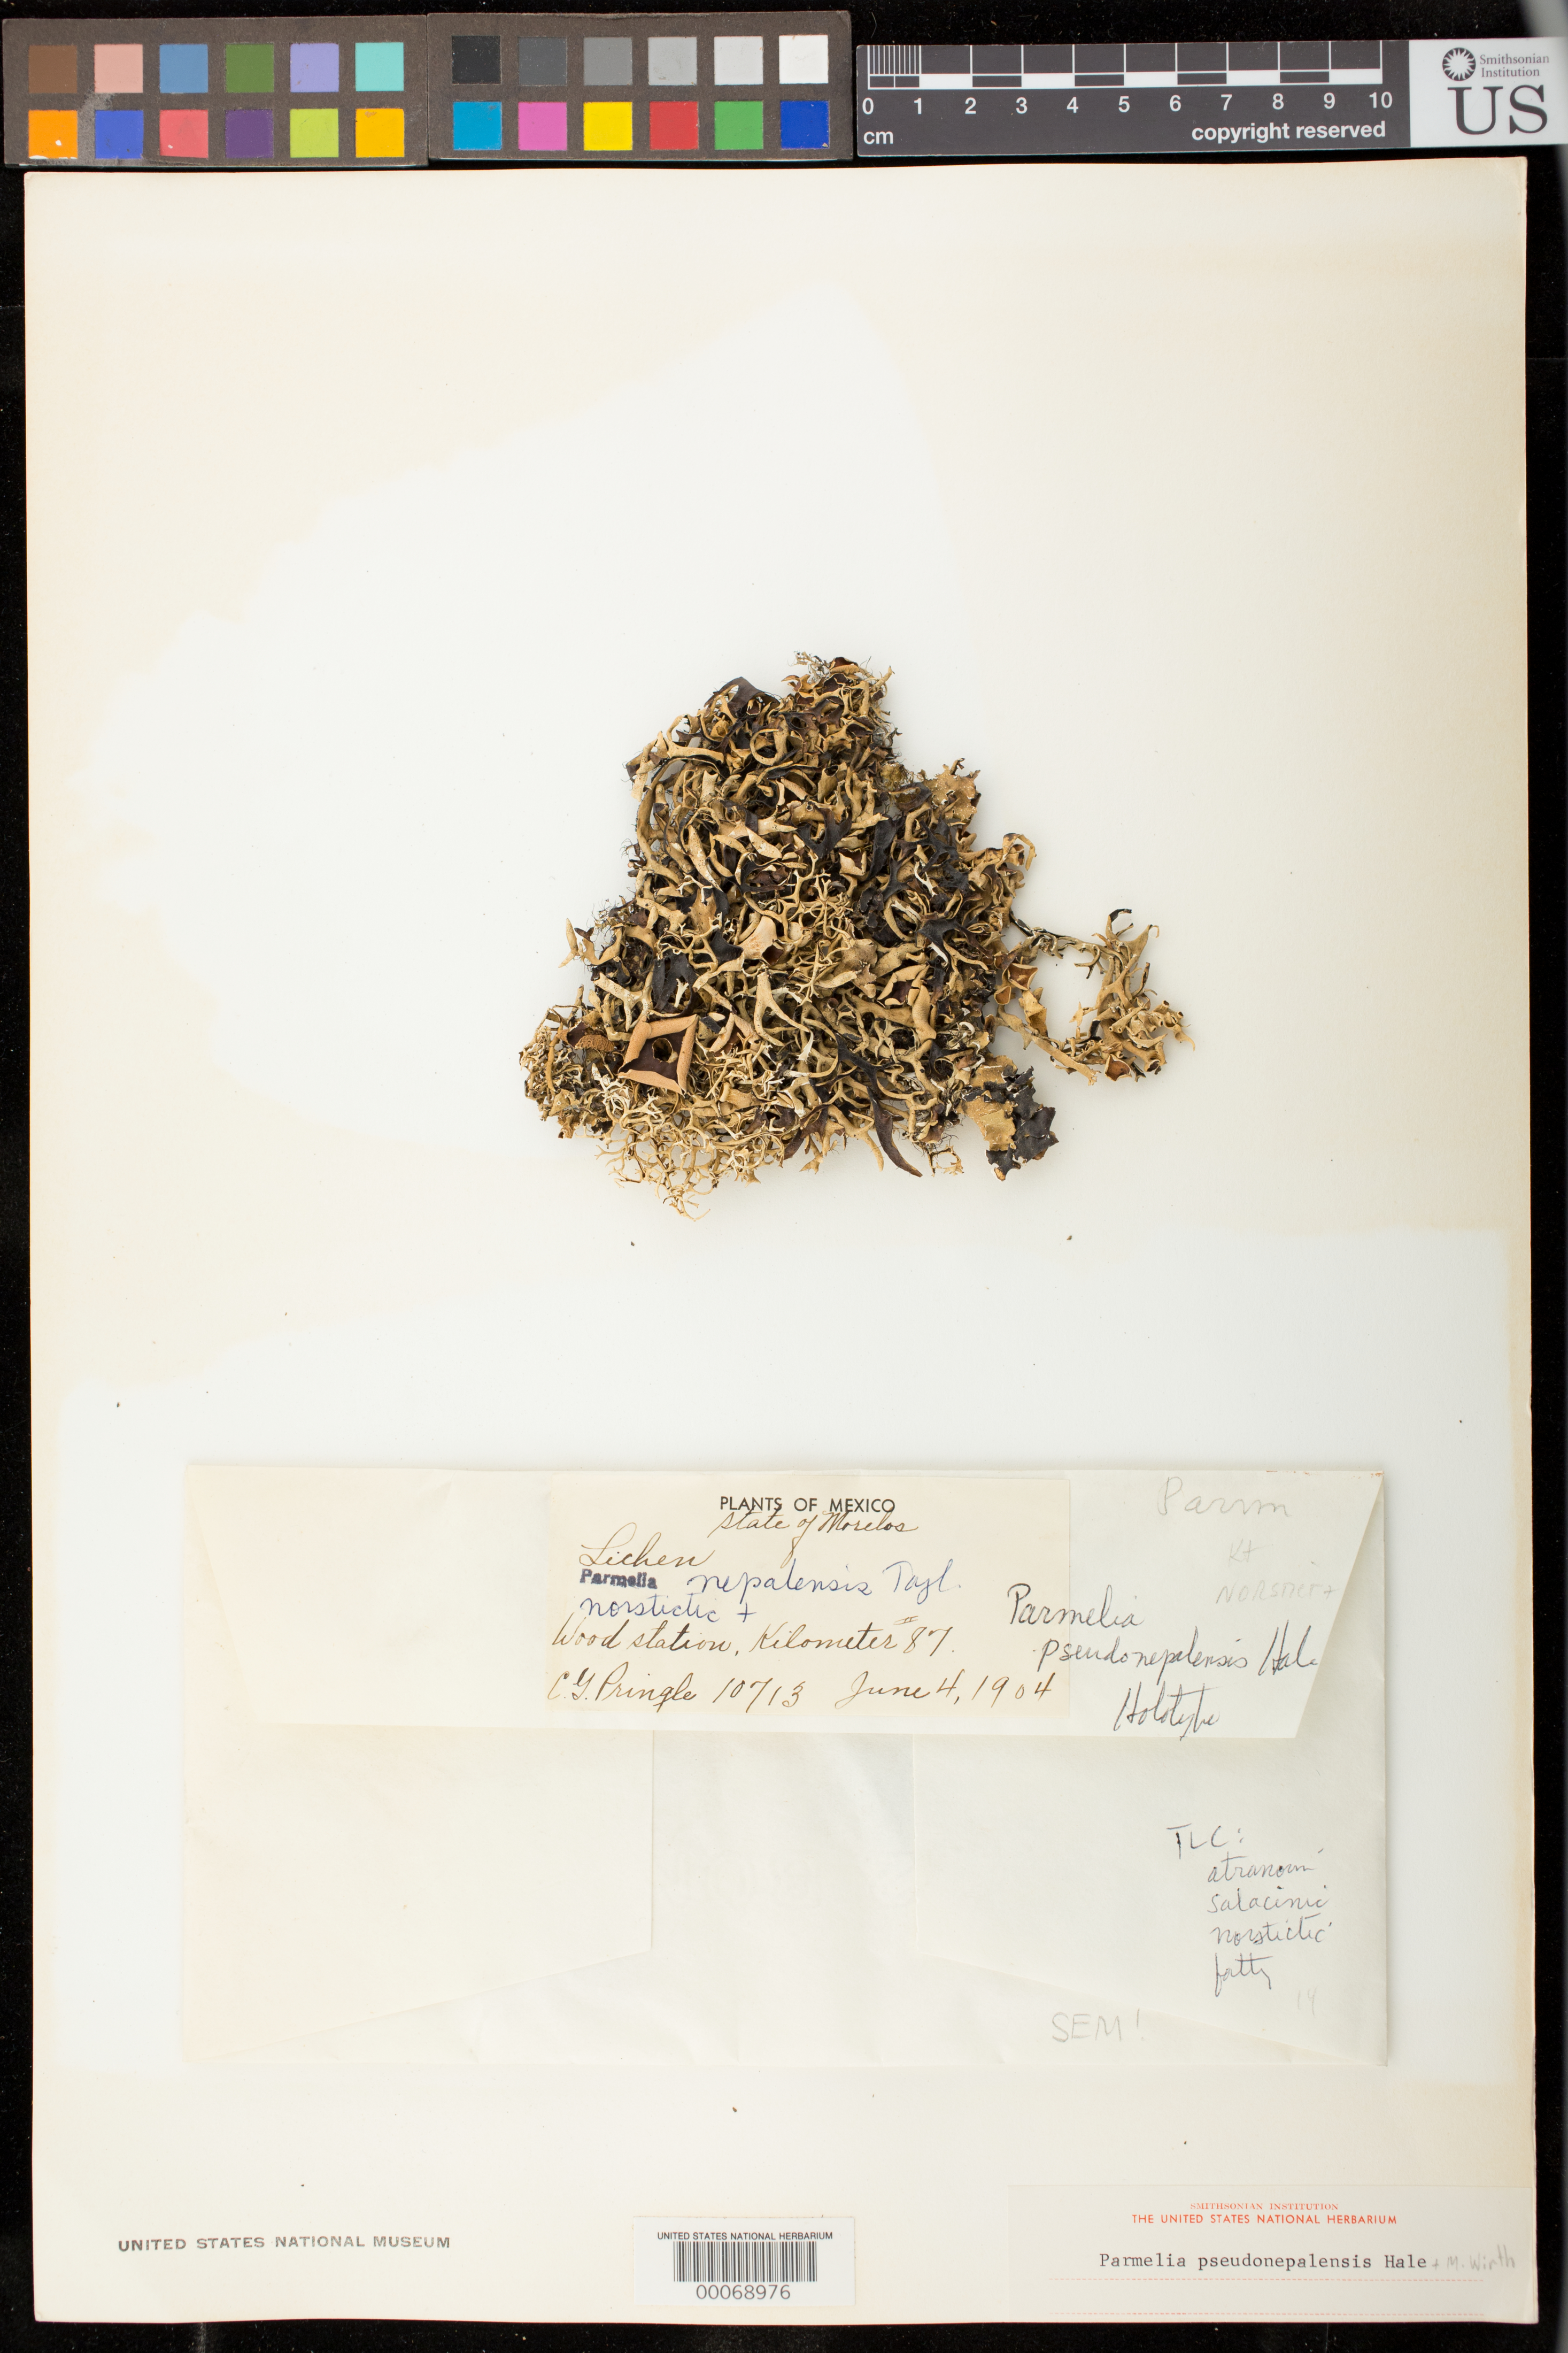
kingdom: Fungi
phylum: Ascomycota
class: Lecanoromycetes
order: Lecanorales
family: Parmeliaceae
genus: Parmelia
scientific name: Parmelia pseudonepalensis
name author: Hale & M. Wirth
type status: Holotype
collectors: C. G. Pringle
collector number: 10713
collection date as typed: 04 Jun 1904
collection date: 1904-06-04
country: Mexico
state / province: Morelos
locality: Wood Station.